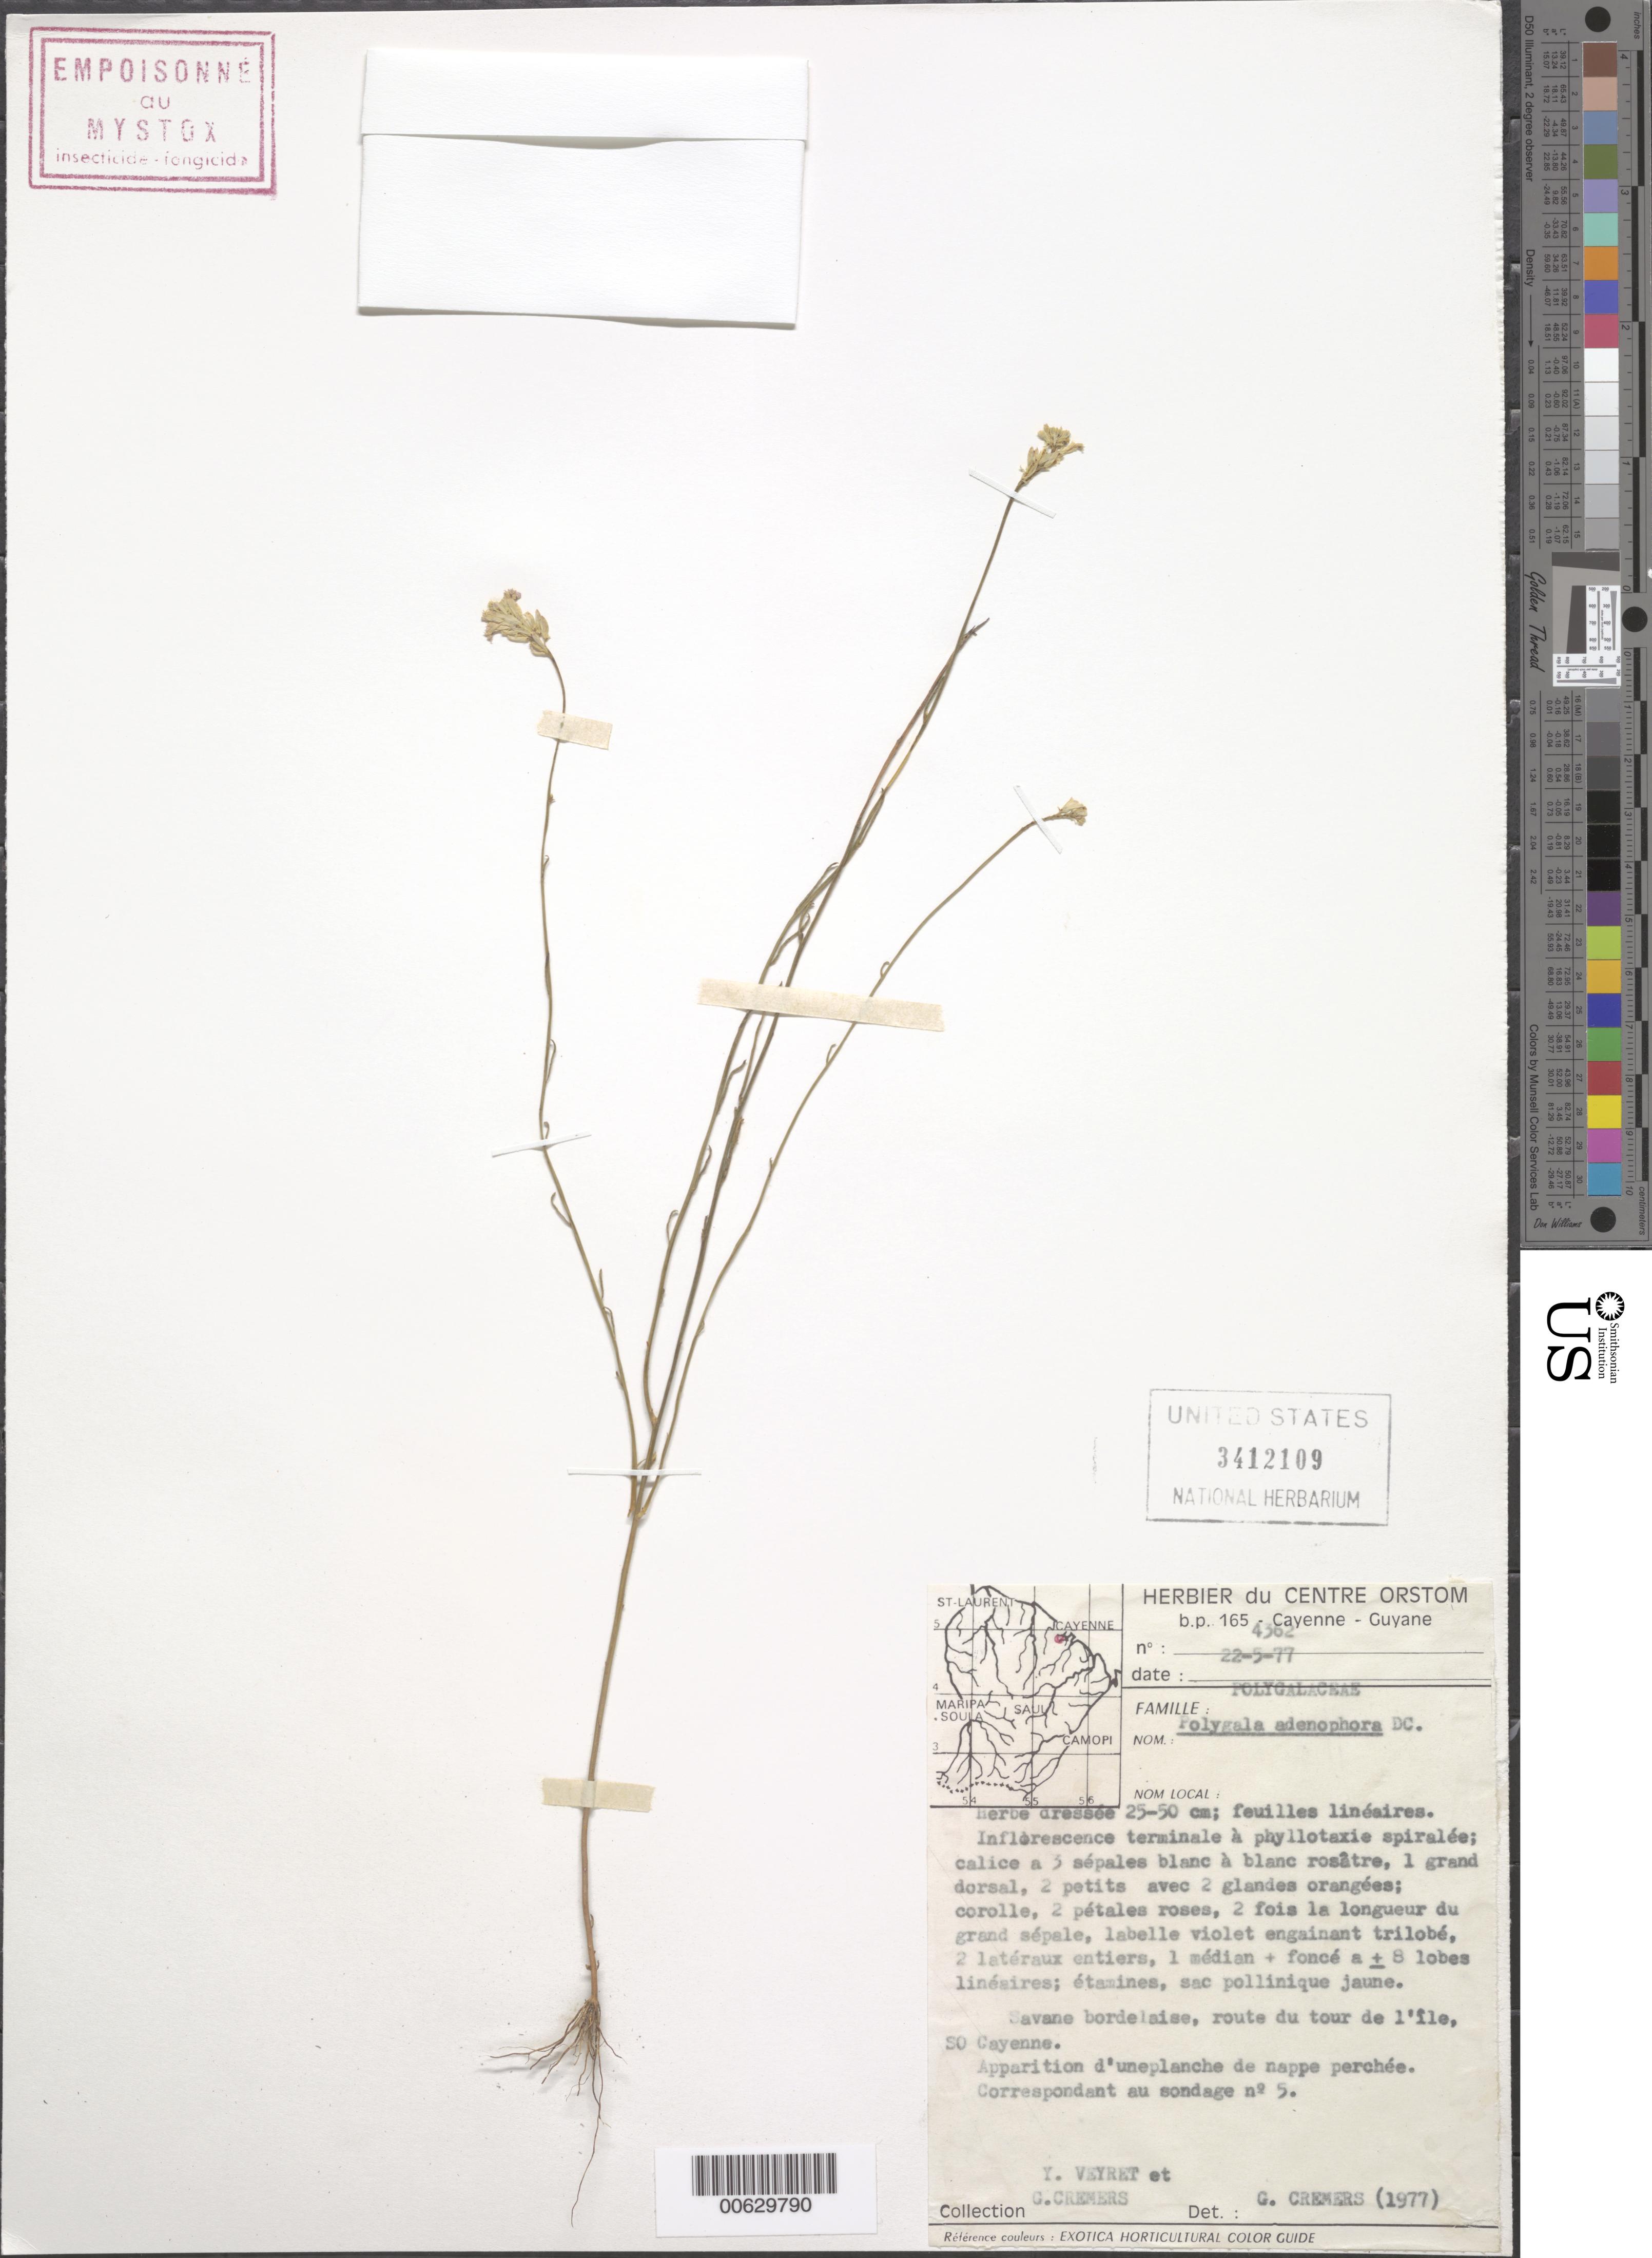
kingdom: Plantae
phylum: Tracheophyta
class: Magnoliopsida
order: Fabales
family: Polygalaceae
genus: Polygala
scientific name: Polygala adenophora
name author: DC.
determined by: Cremers, Georges A.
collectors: Y. Veyret & G. Cremers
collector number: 4362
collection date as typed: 22-May-77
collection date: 1977-05-22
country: French Guiana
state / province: Cayenne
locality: Cayenne, route du tour de l'Ile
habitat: Savane bordelaise, route du tour de l'ile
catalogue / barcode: US 3412109